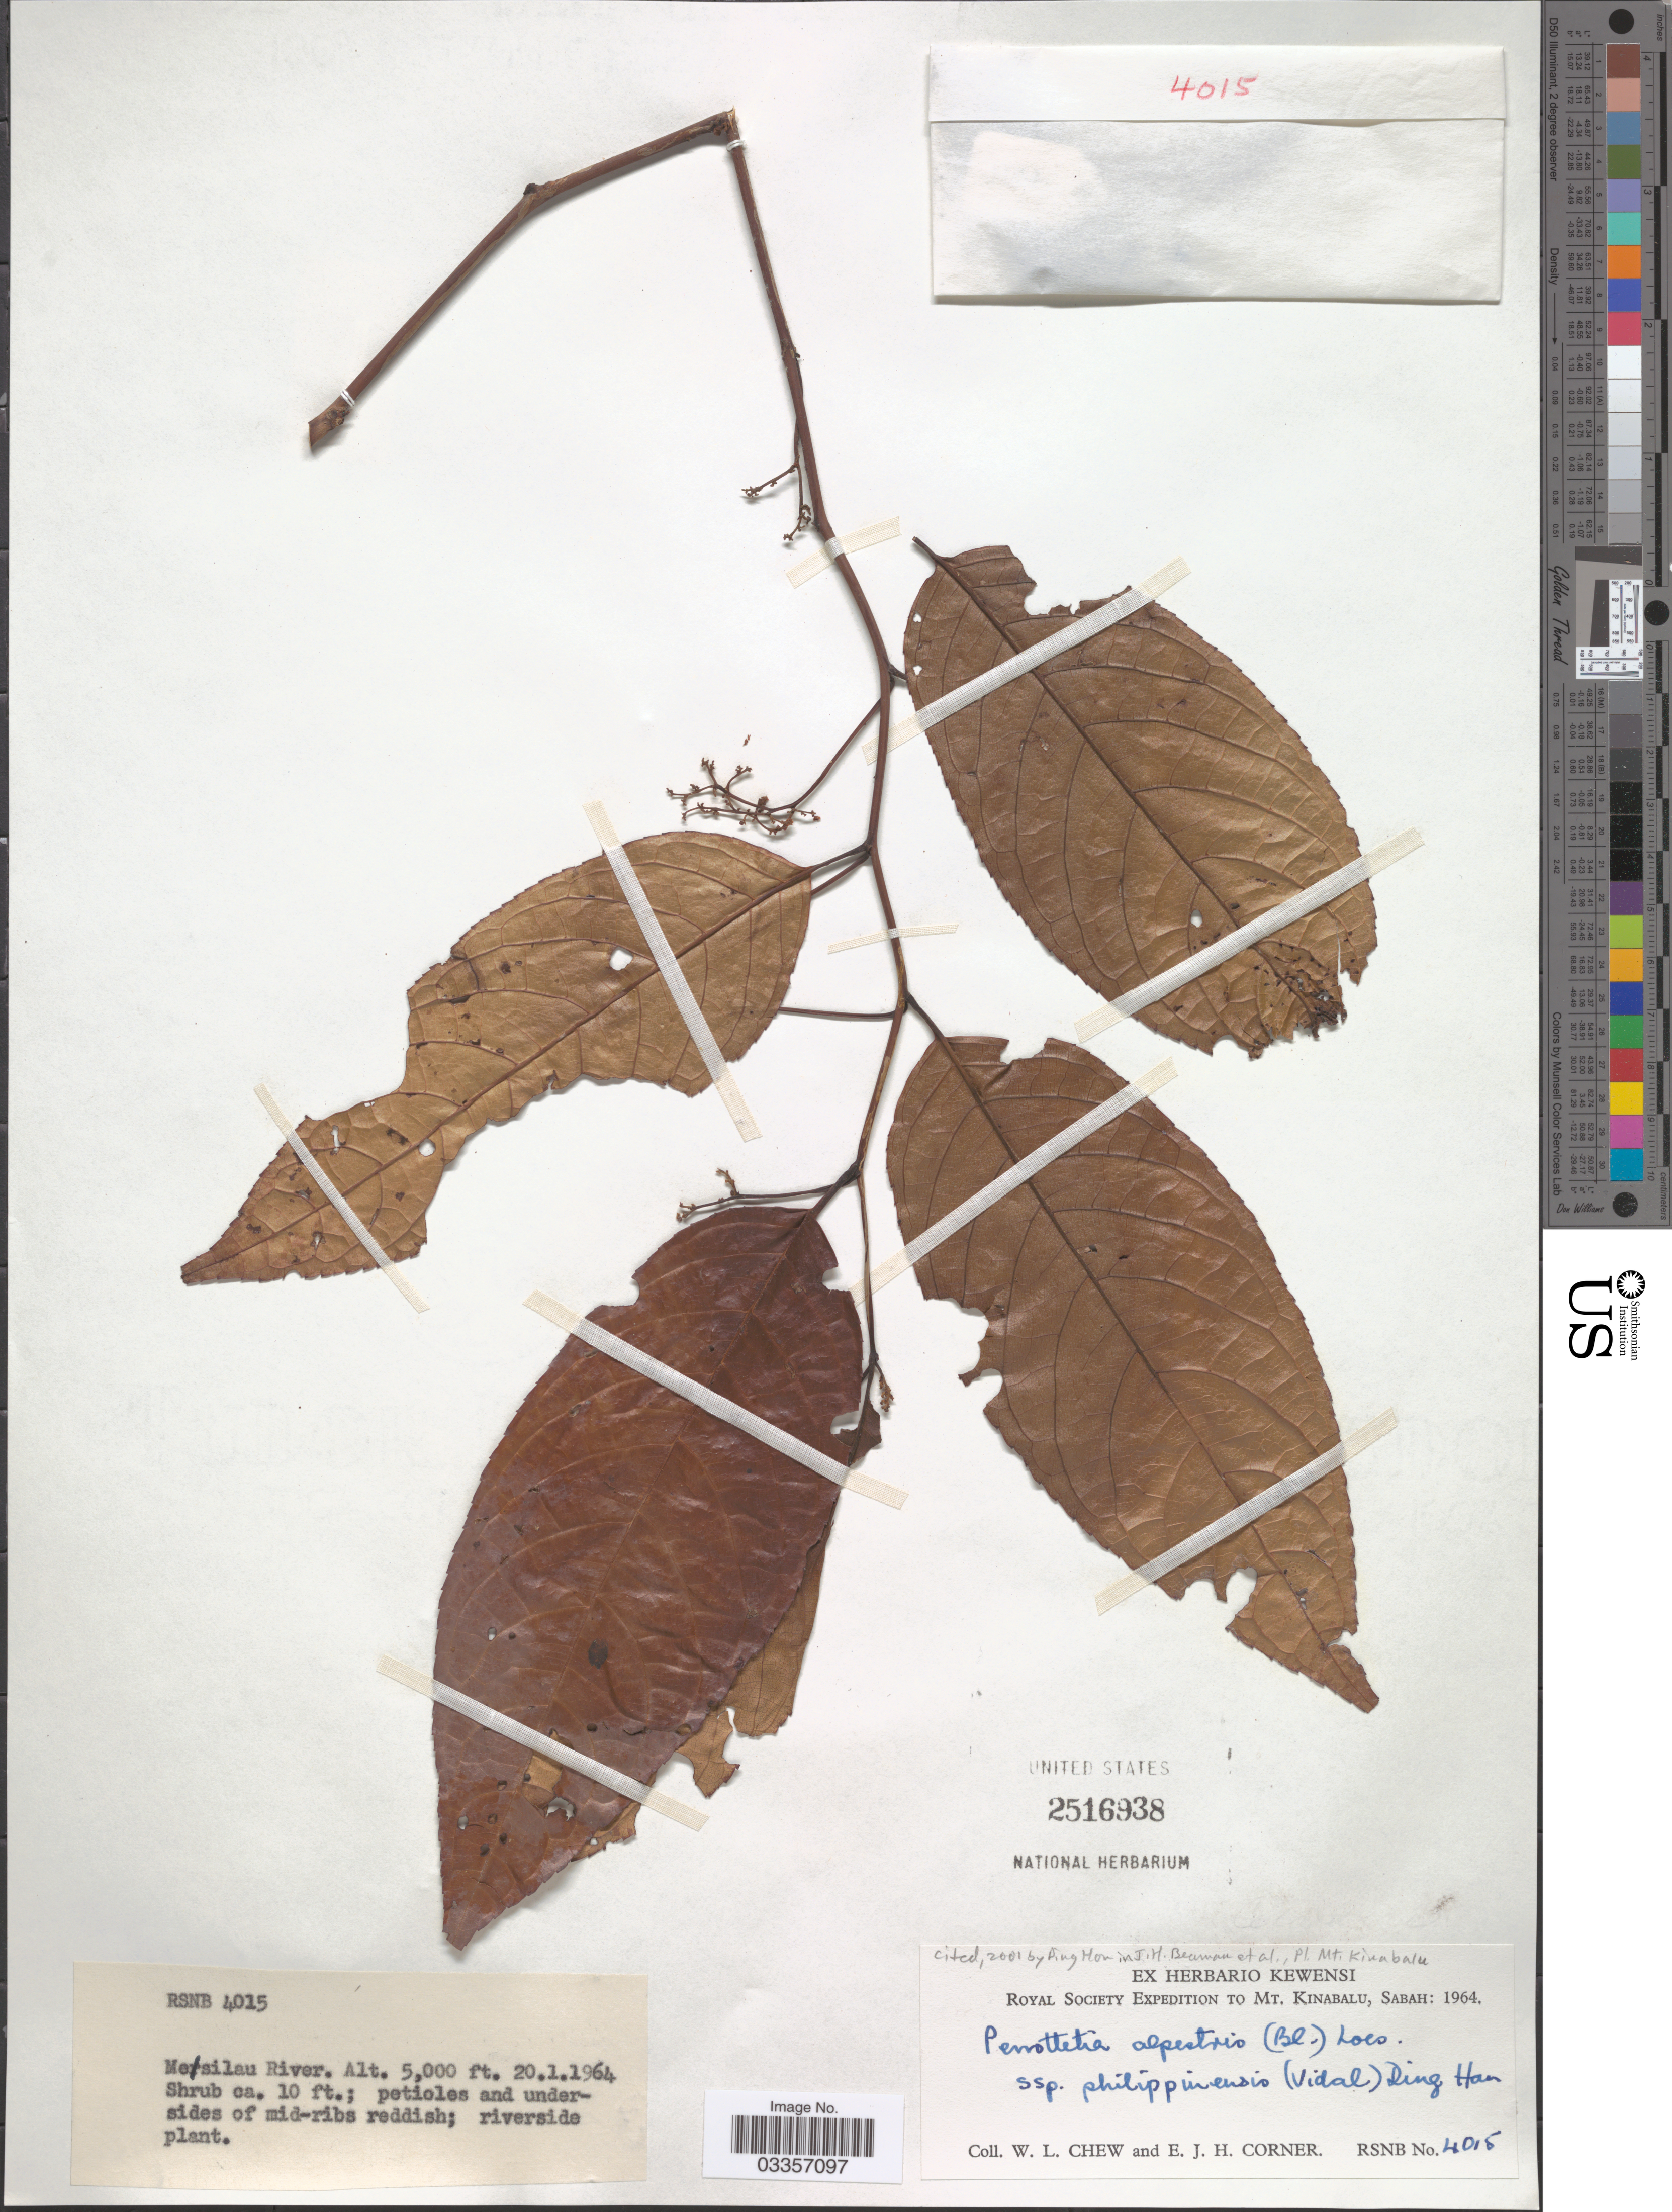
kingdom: Plantae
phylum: Tracheophyta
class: Magnoliopsida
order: Huerteales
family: Dipentodontaceae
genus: Perrottetia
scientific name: Perrottetia alpestris subsp. philippinensis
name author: (S. Vidal) Ding Hou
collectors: W. Chew & E. Corner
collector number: RSNB4015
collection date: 1964-01-20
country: Malaysia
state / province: Sabah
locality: Mt. Kinabalu, Mesilau River.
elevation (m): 1524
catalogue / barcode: US 2516938